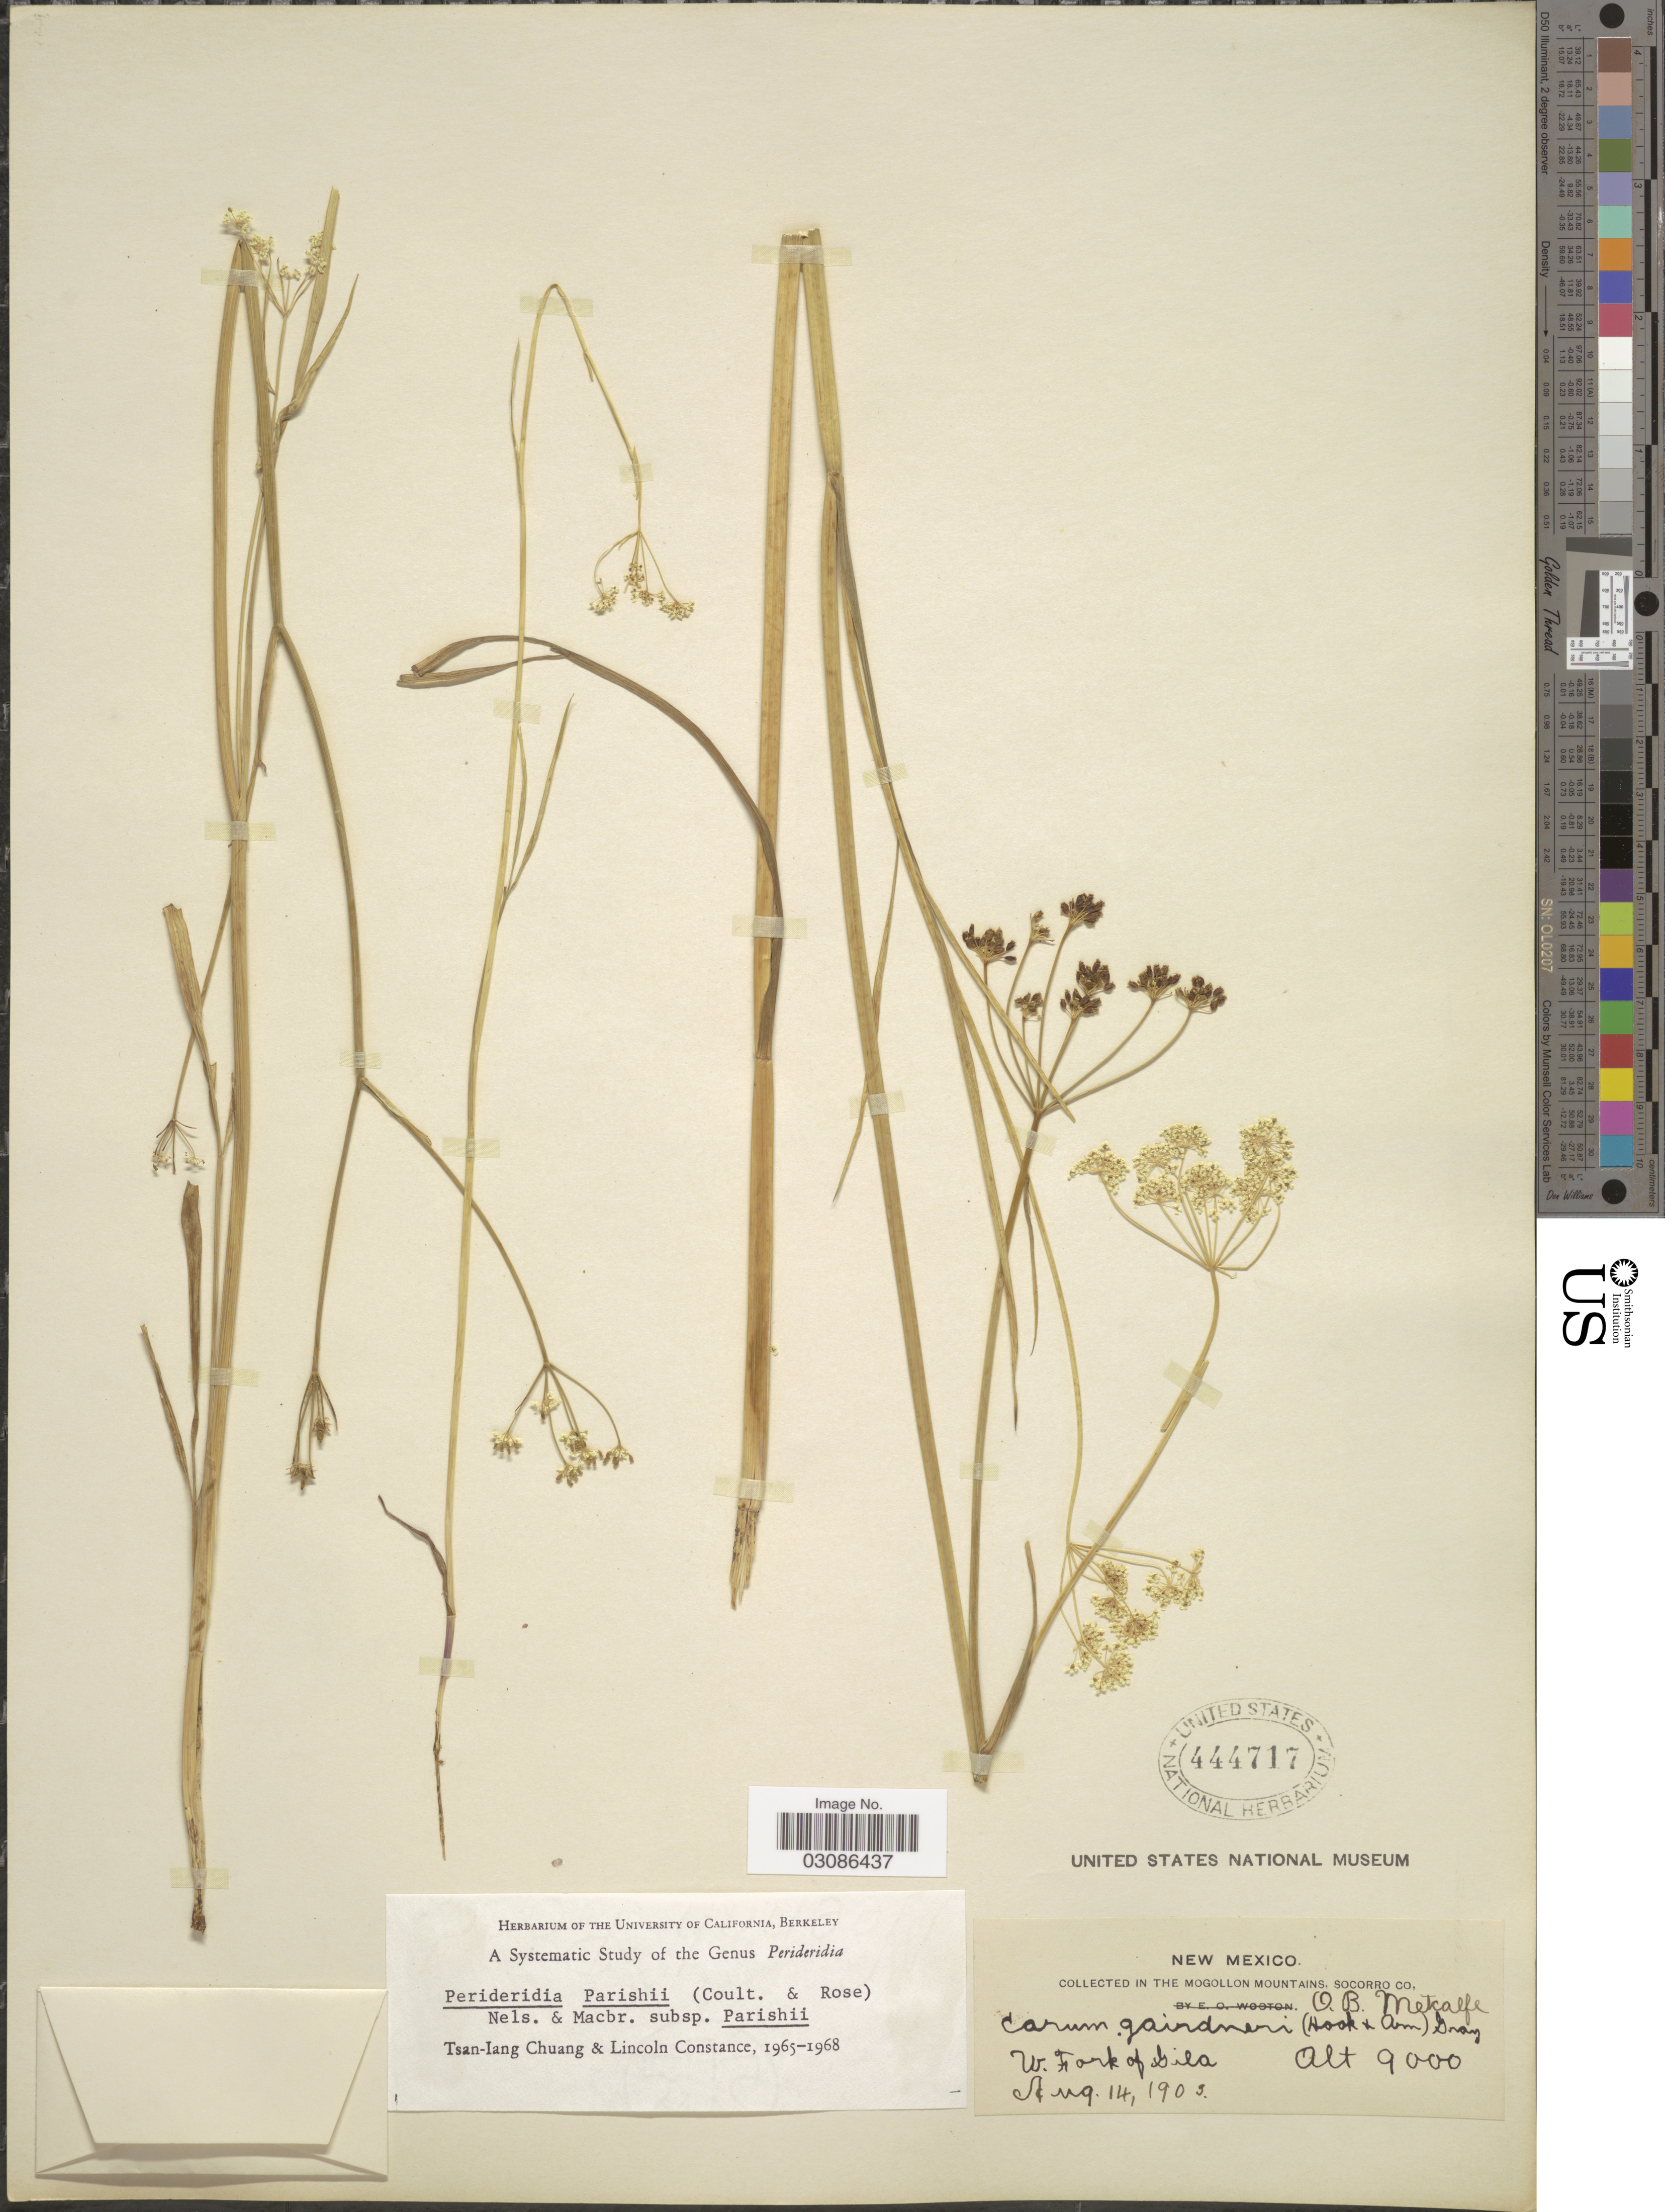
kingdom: Plantae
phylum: Tracheophyta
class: Magnoliopsida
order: Apiales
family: Apiaceae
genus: Perideridia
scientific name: Perideridia parishii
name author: (J.M. Coult. & Rose) A. Nelson & J.F. Macbr.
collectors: O. B. Metcalfe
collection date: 1903-08-14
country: United States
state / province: New Mexico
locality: In The Mogollon Mountains, Socorro Co., W. Fork of Gila.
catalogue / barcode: US 444717